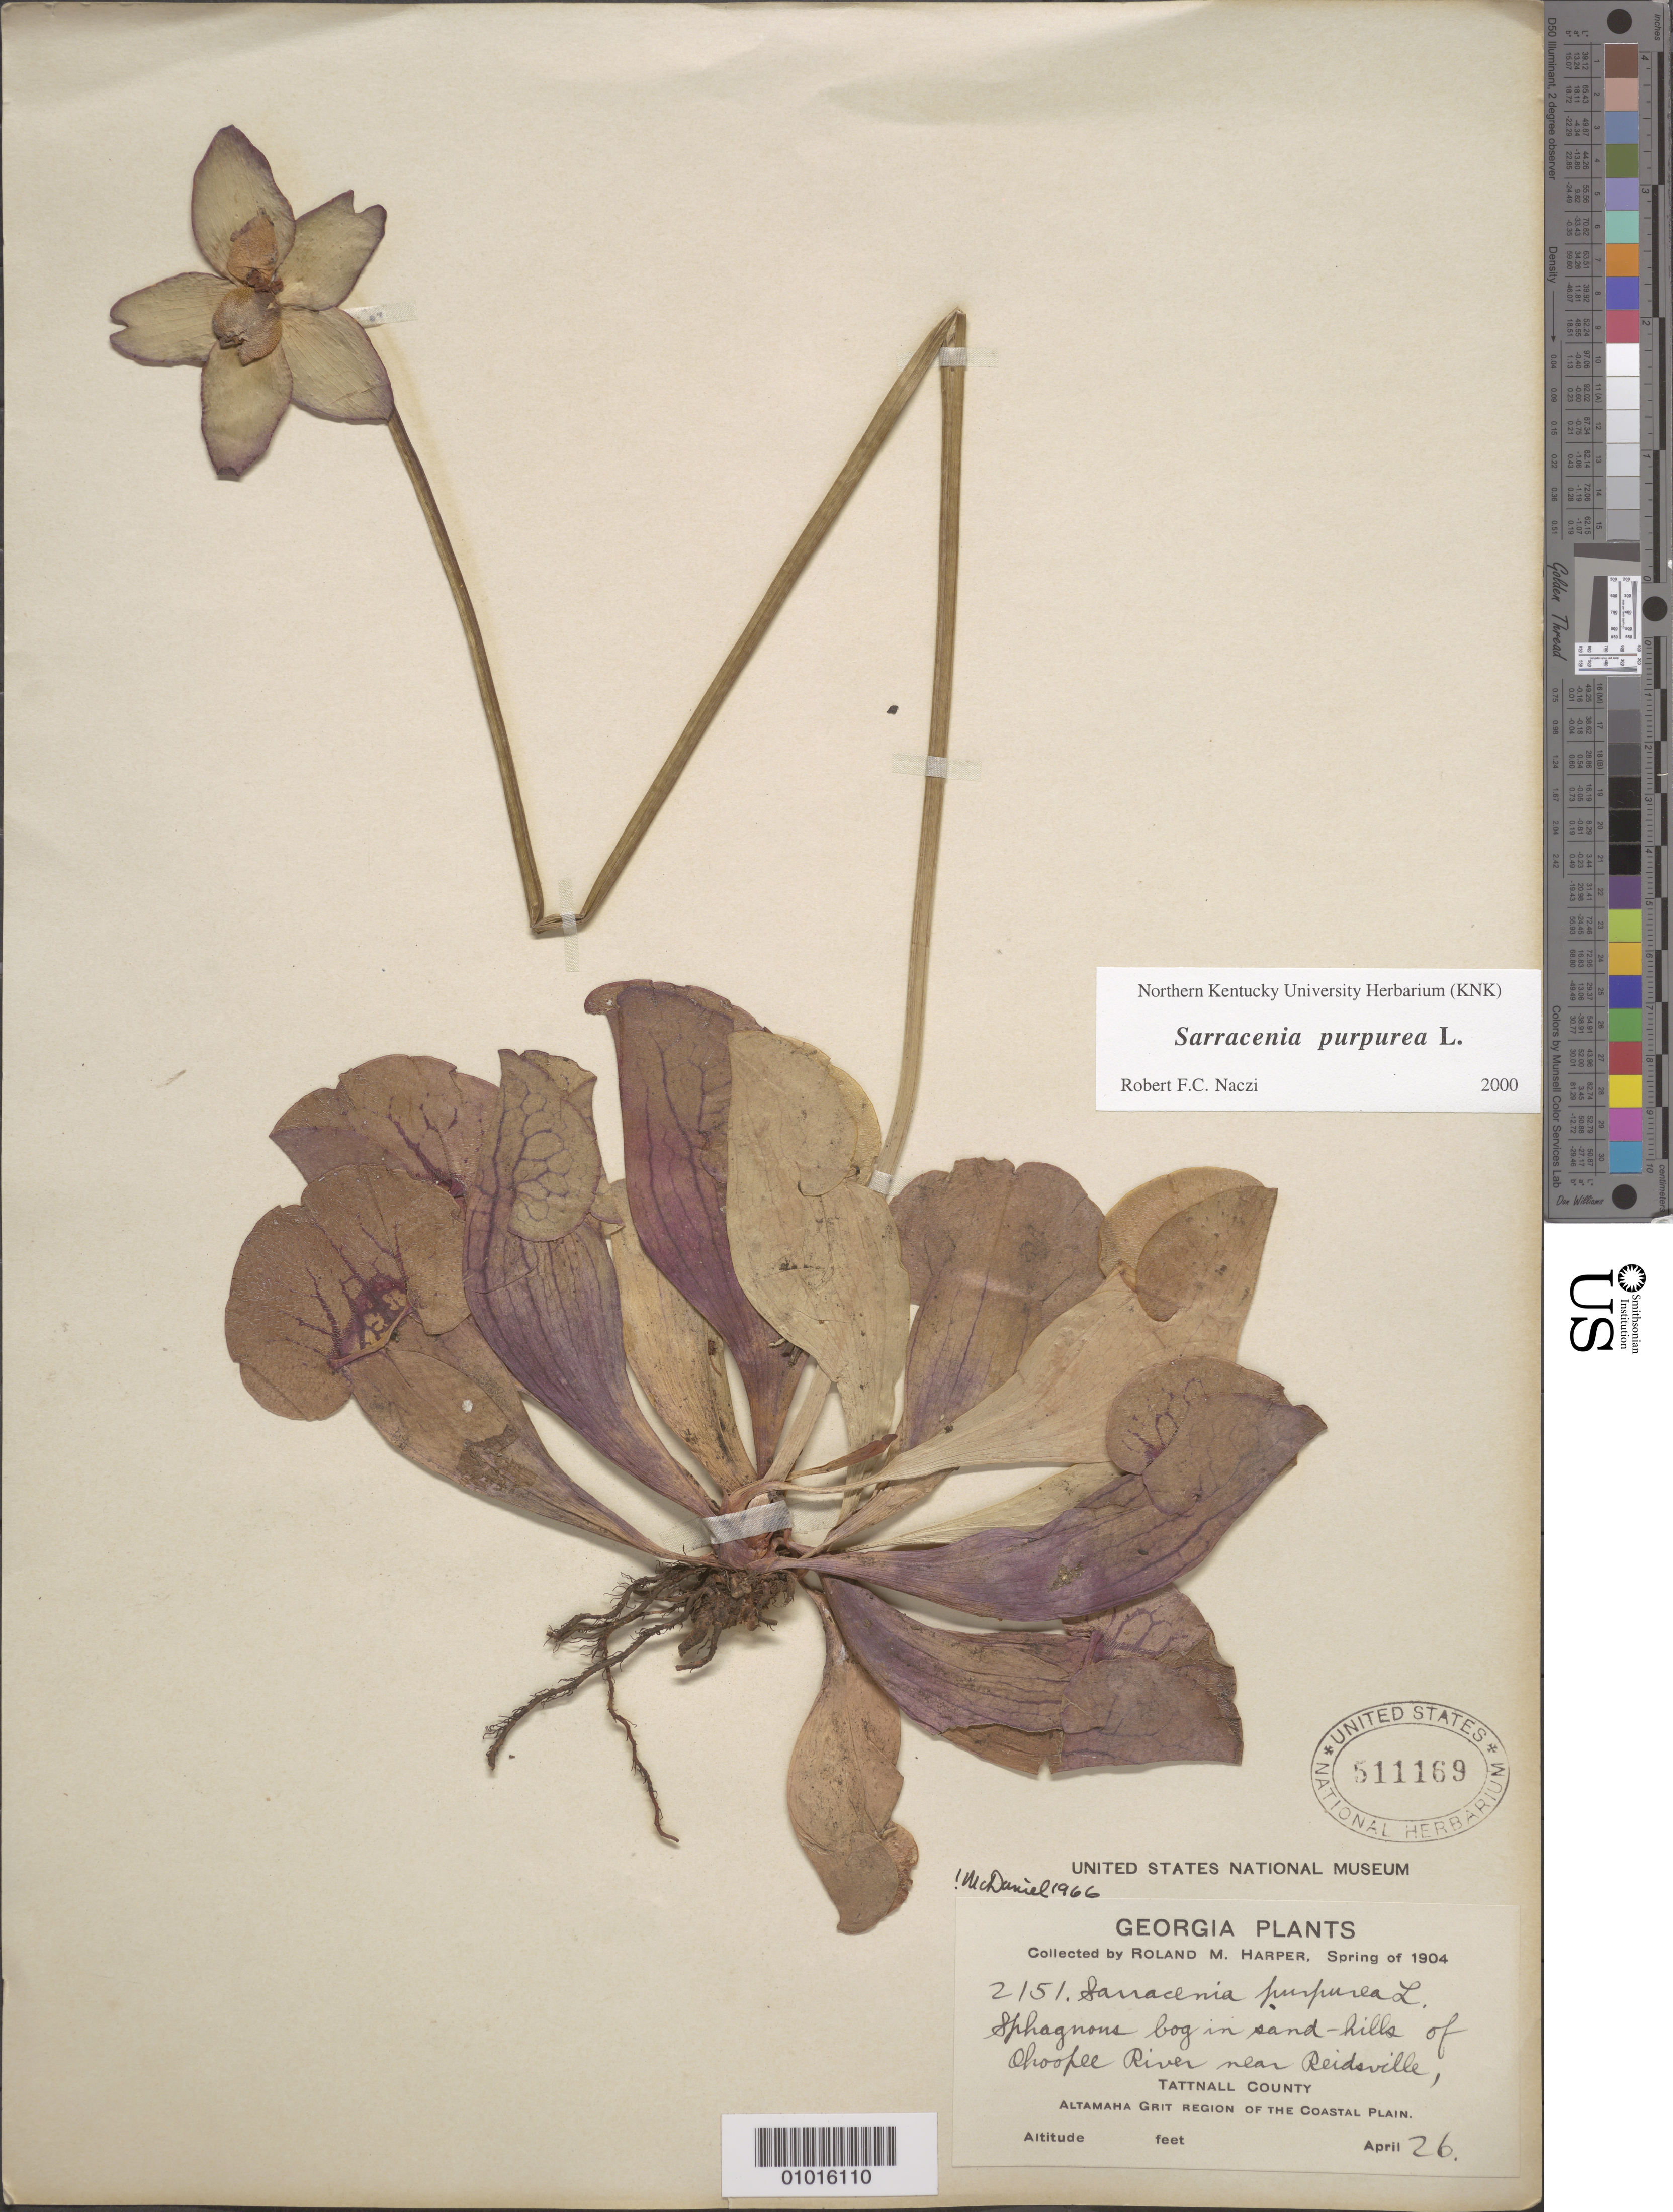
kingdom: Plantae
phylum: Tracheophyta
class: Magnoliopsida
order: Ericales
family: Sarraceniaceae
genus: Sarracenia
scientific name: Sarracenia purpurea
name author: L.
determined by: Naczi, R. F. C.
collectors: R. M. Harper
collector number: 2151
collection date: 1904-04-26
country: United States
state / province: Georgia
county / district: Tattnall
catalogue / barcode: US 511169